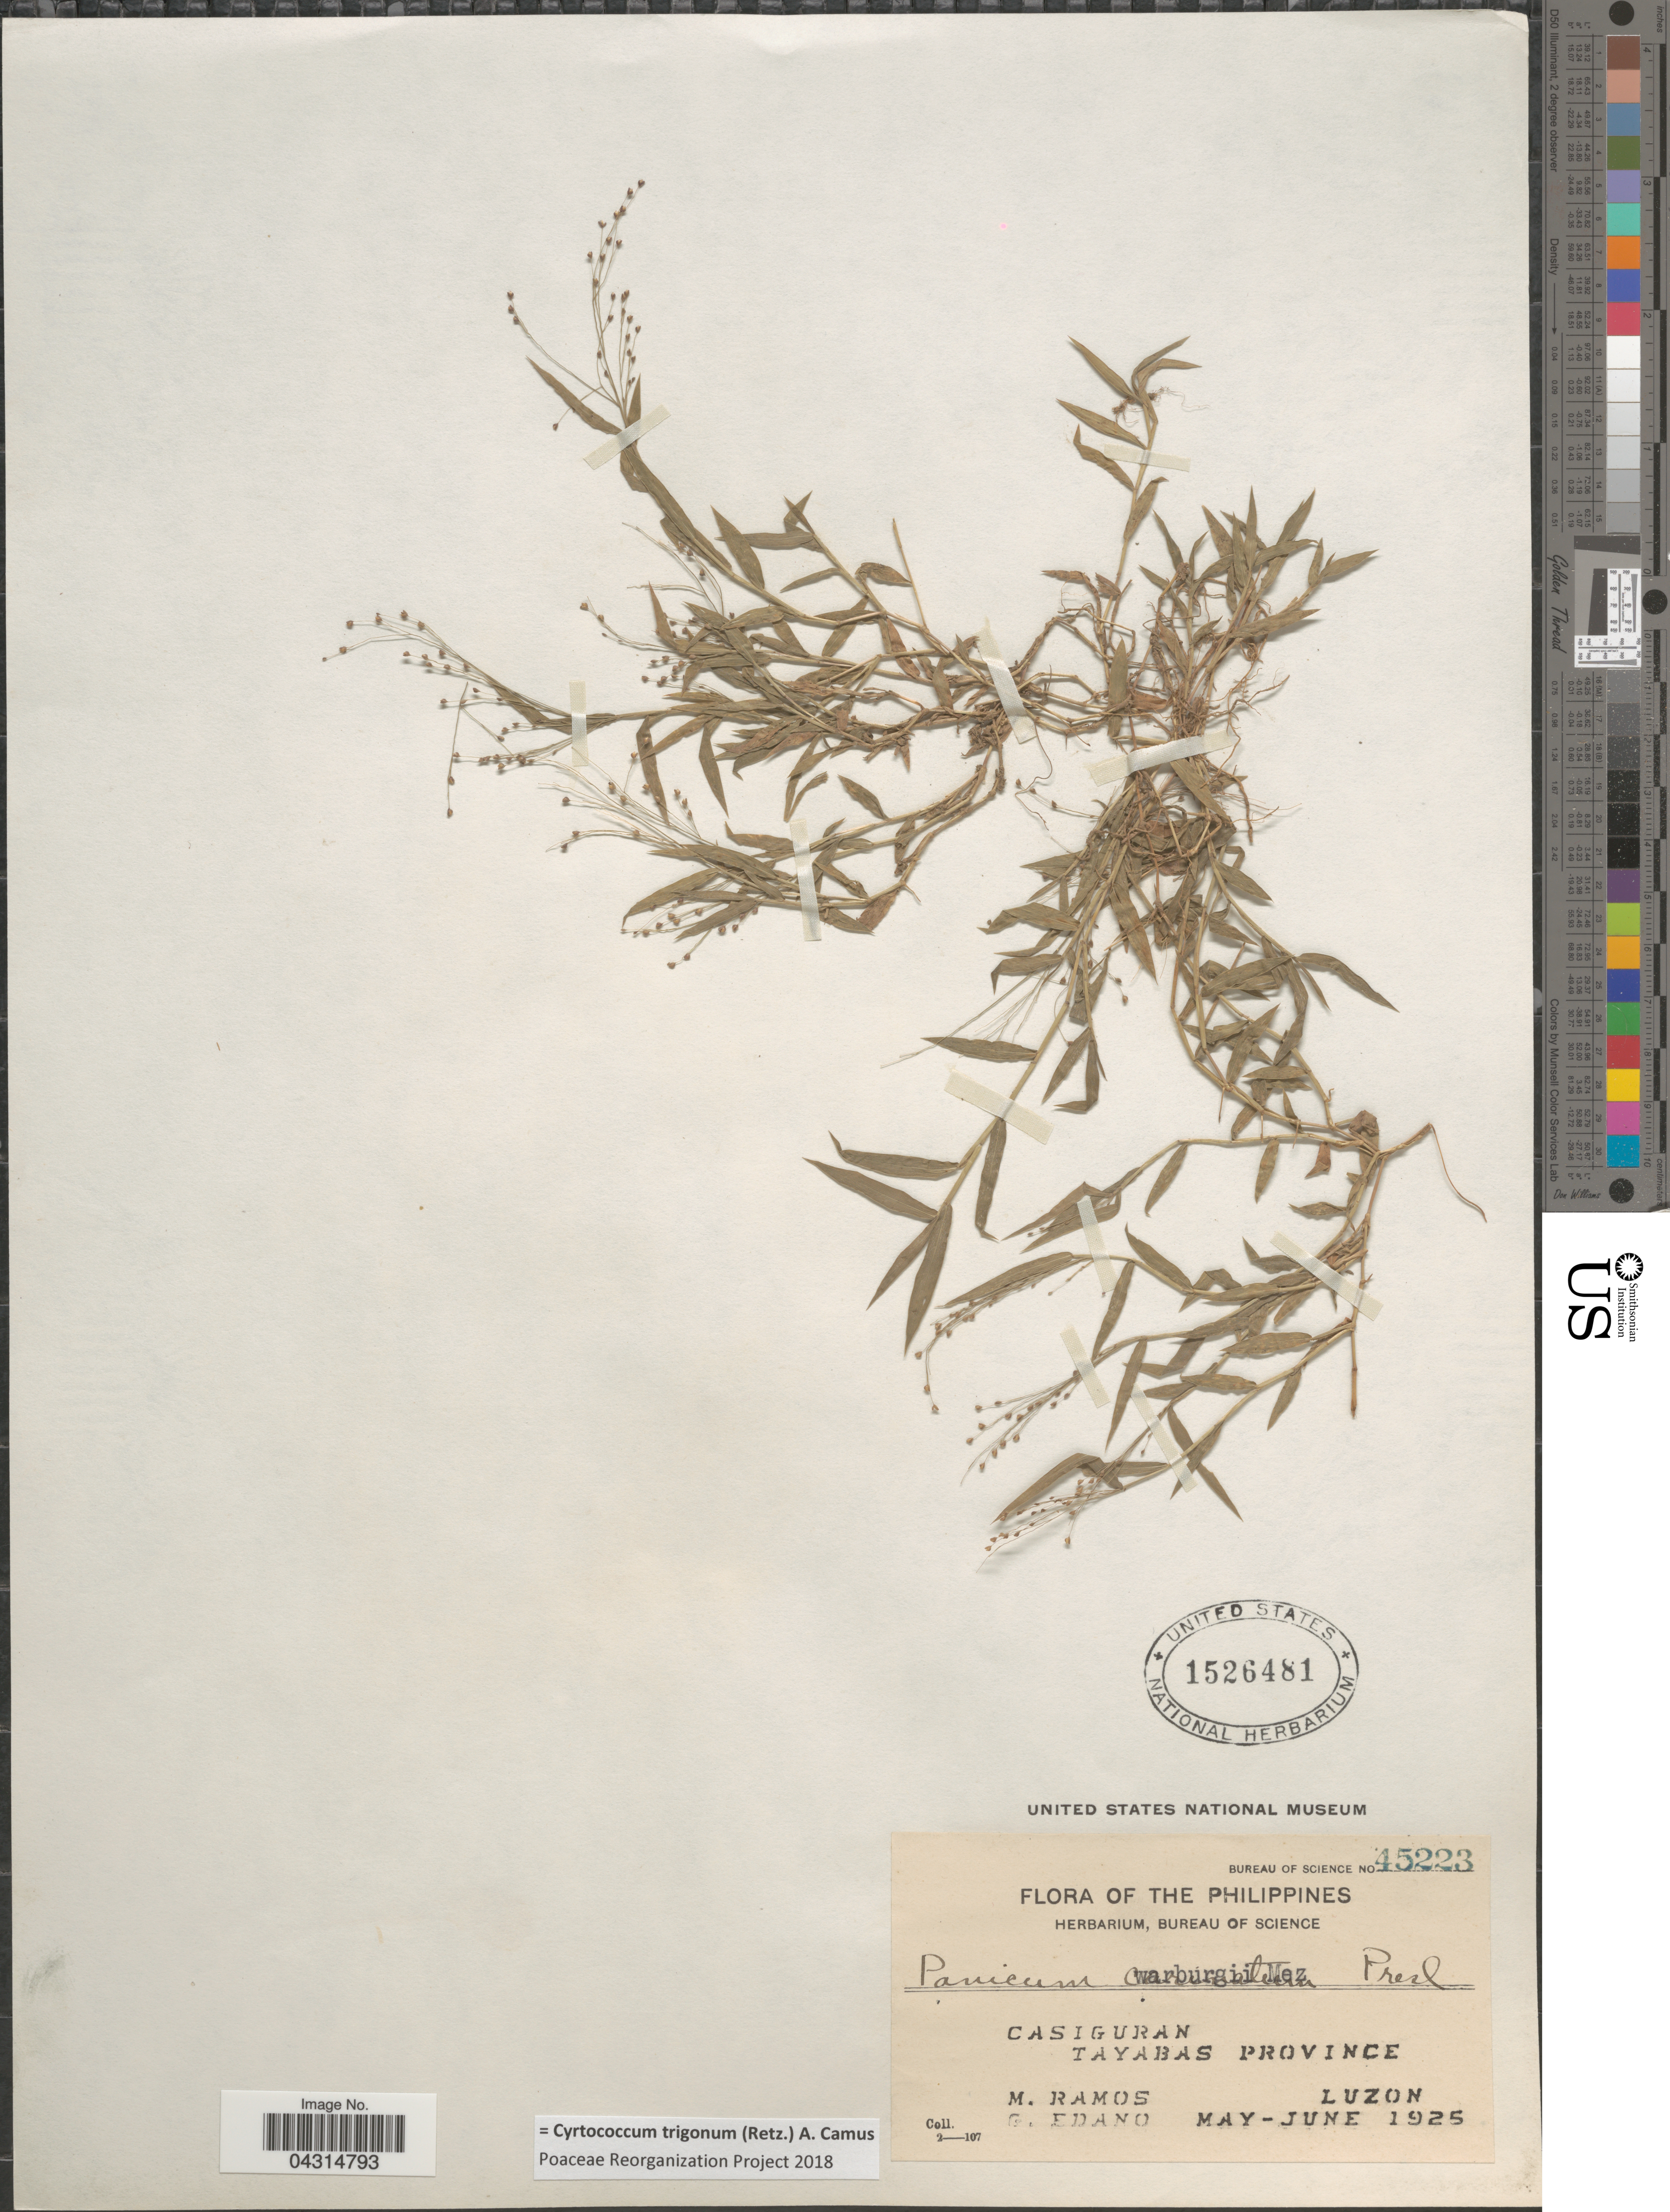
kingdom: Plantae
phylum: Tracheophyta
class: Liliopsida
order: Poales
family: Poaceae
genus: Cyrtococcum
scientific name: Cyrtococcum trigonum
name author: (Retz.) A. Camus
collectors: M. Ramos & G. Edaño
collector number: Bureau of Science 45223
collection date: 1925-05/1925-06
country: Philippines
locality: Casiguran. Tayabas Province, Luzon.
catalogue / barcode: US 1526481